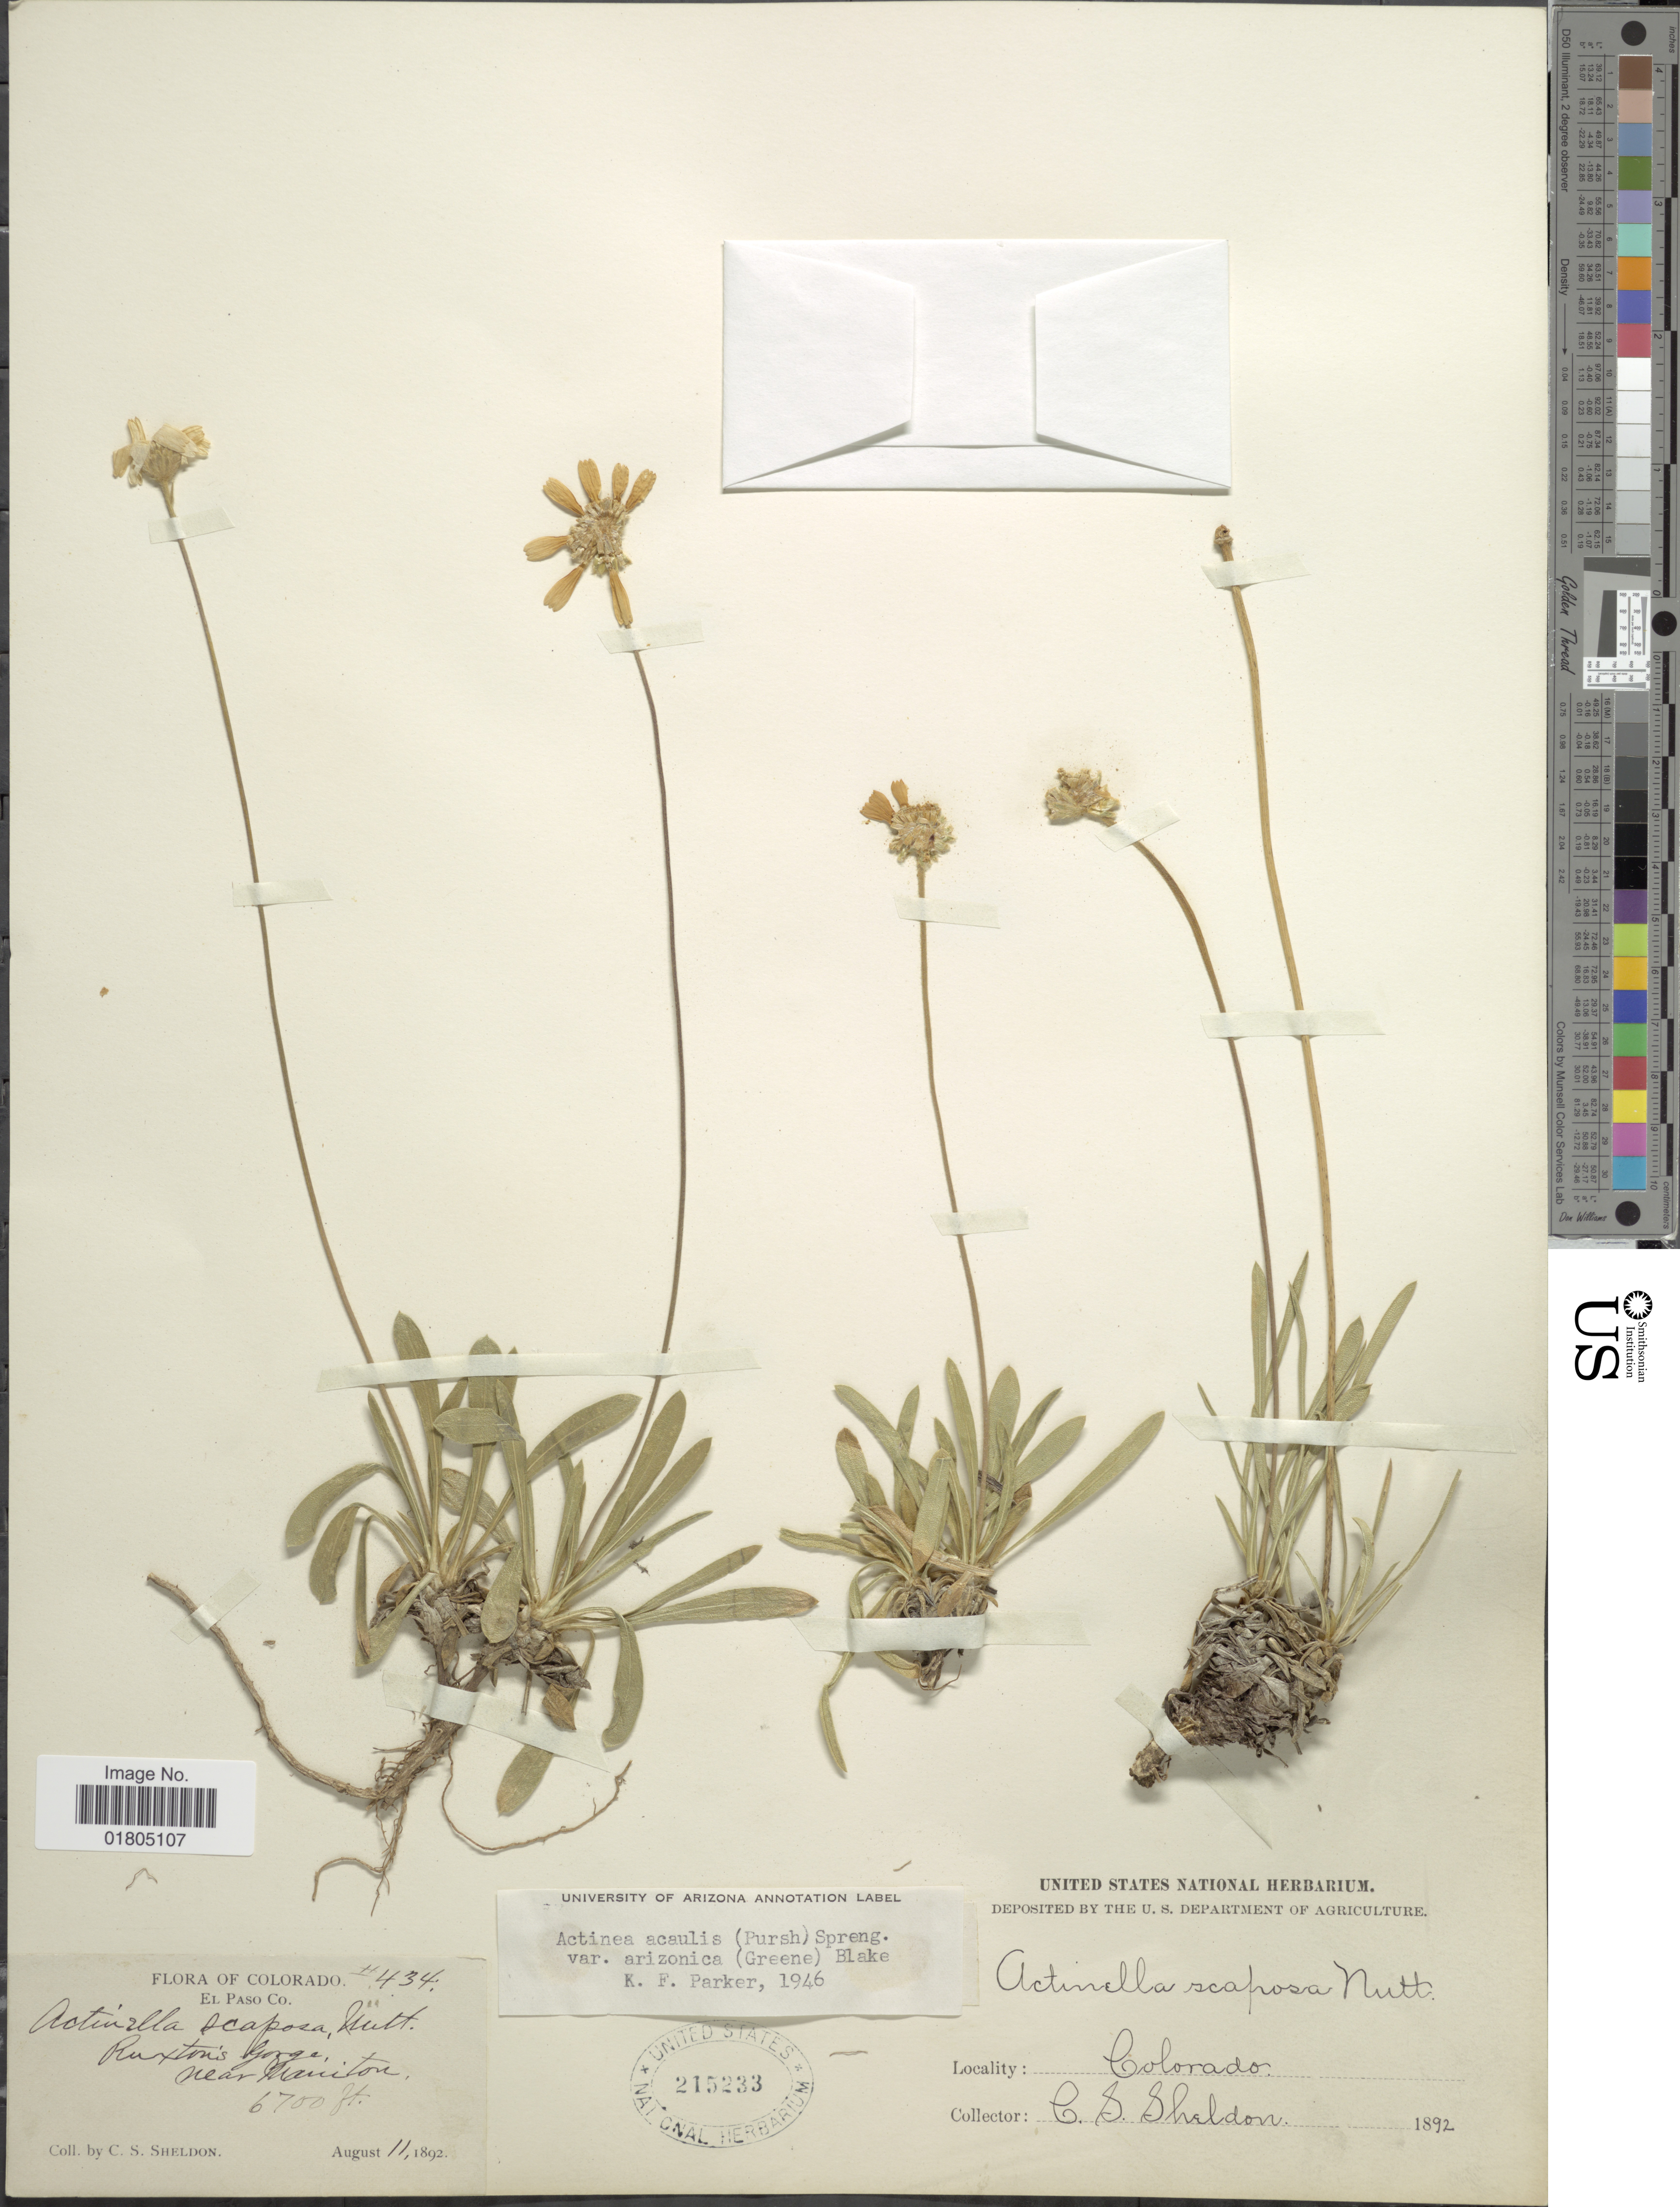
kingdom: Plantae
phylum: Tracheophyta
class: Magnoliopsida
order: Asterales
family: Asteraceae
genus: Actinea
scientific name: Actinea acaulis var. arizonica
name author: (Greene) S.F. Blake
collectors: C. S. Sheldon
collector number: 434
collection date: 1892-08-11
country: United States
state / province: Colorado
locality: El Paso Co., Near Maniton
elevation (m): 2042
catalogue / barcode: US 215233